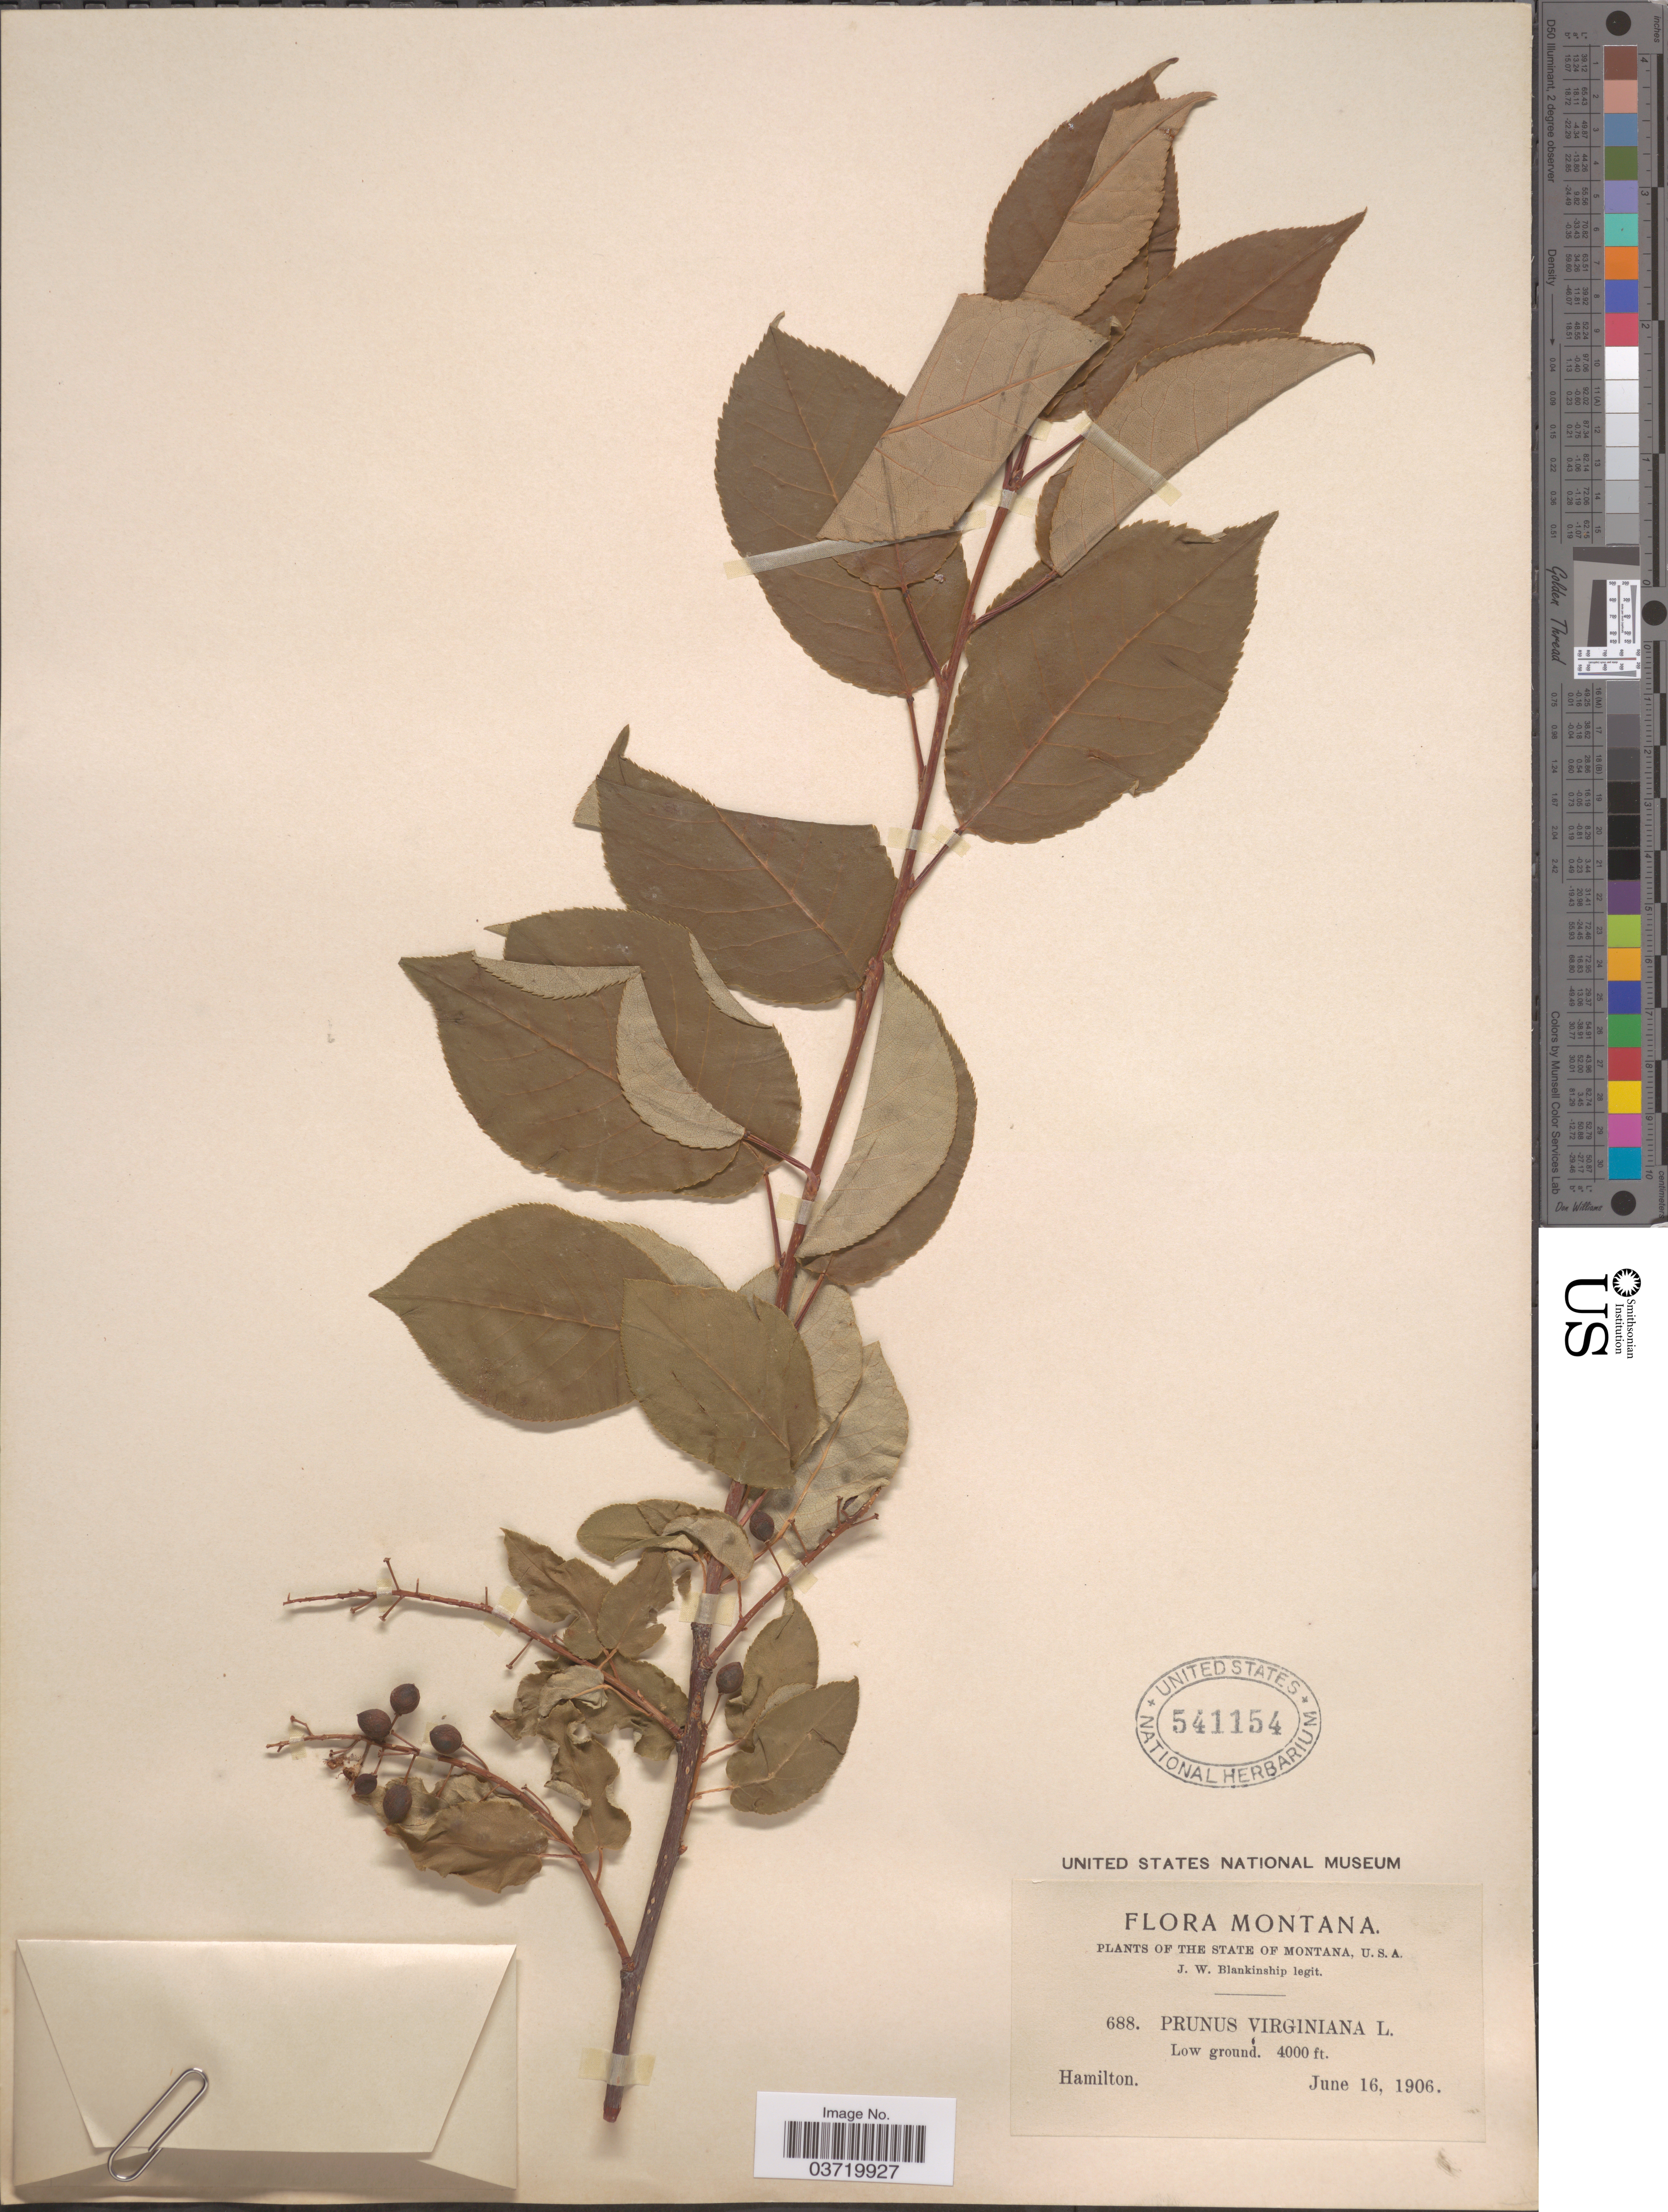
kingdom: Plantae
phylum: Tracheophyta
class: Magnoliopsida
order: Rosales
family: Rosaceae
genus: Prunus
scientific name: Prunus virginiana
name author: L.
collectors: J. W. Blankinship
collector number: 688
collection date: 1906-06-16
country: United States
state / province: Montana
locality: Hamilton.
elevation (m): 1219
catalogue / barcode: US 541154